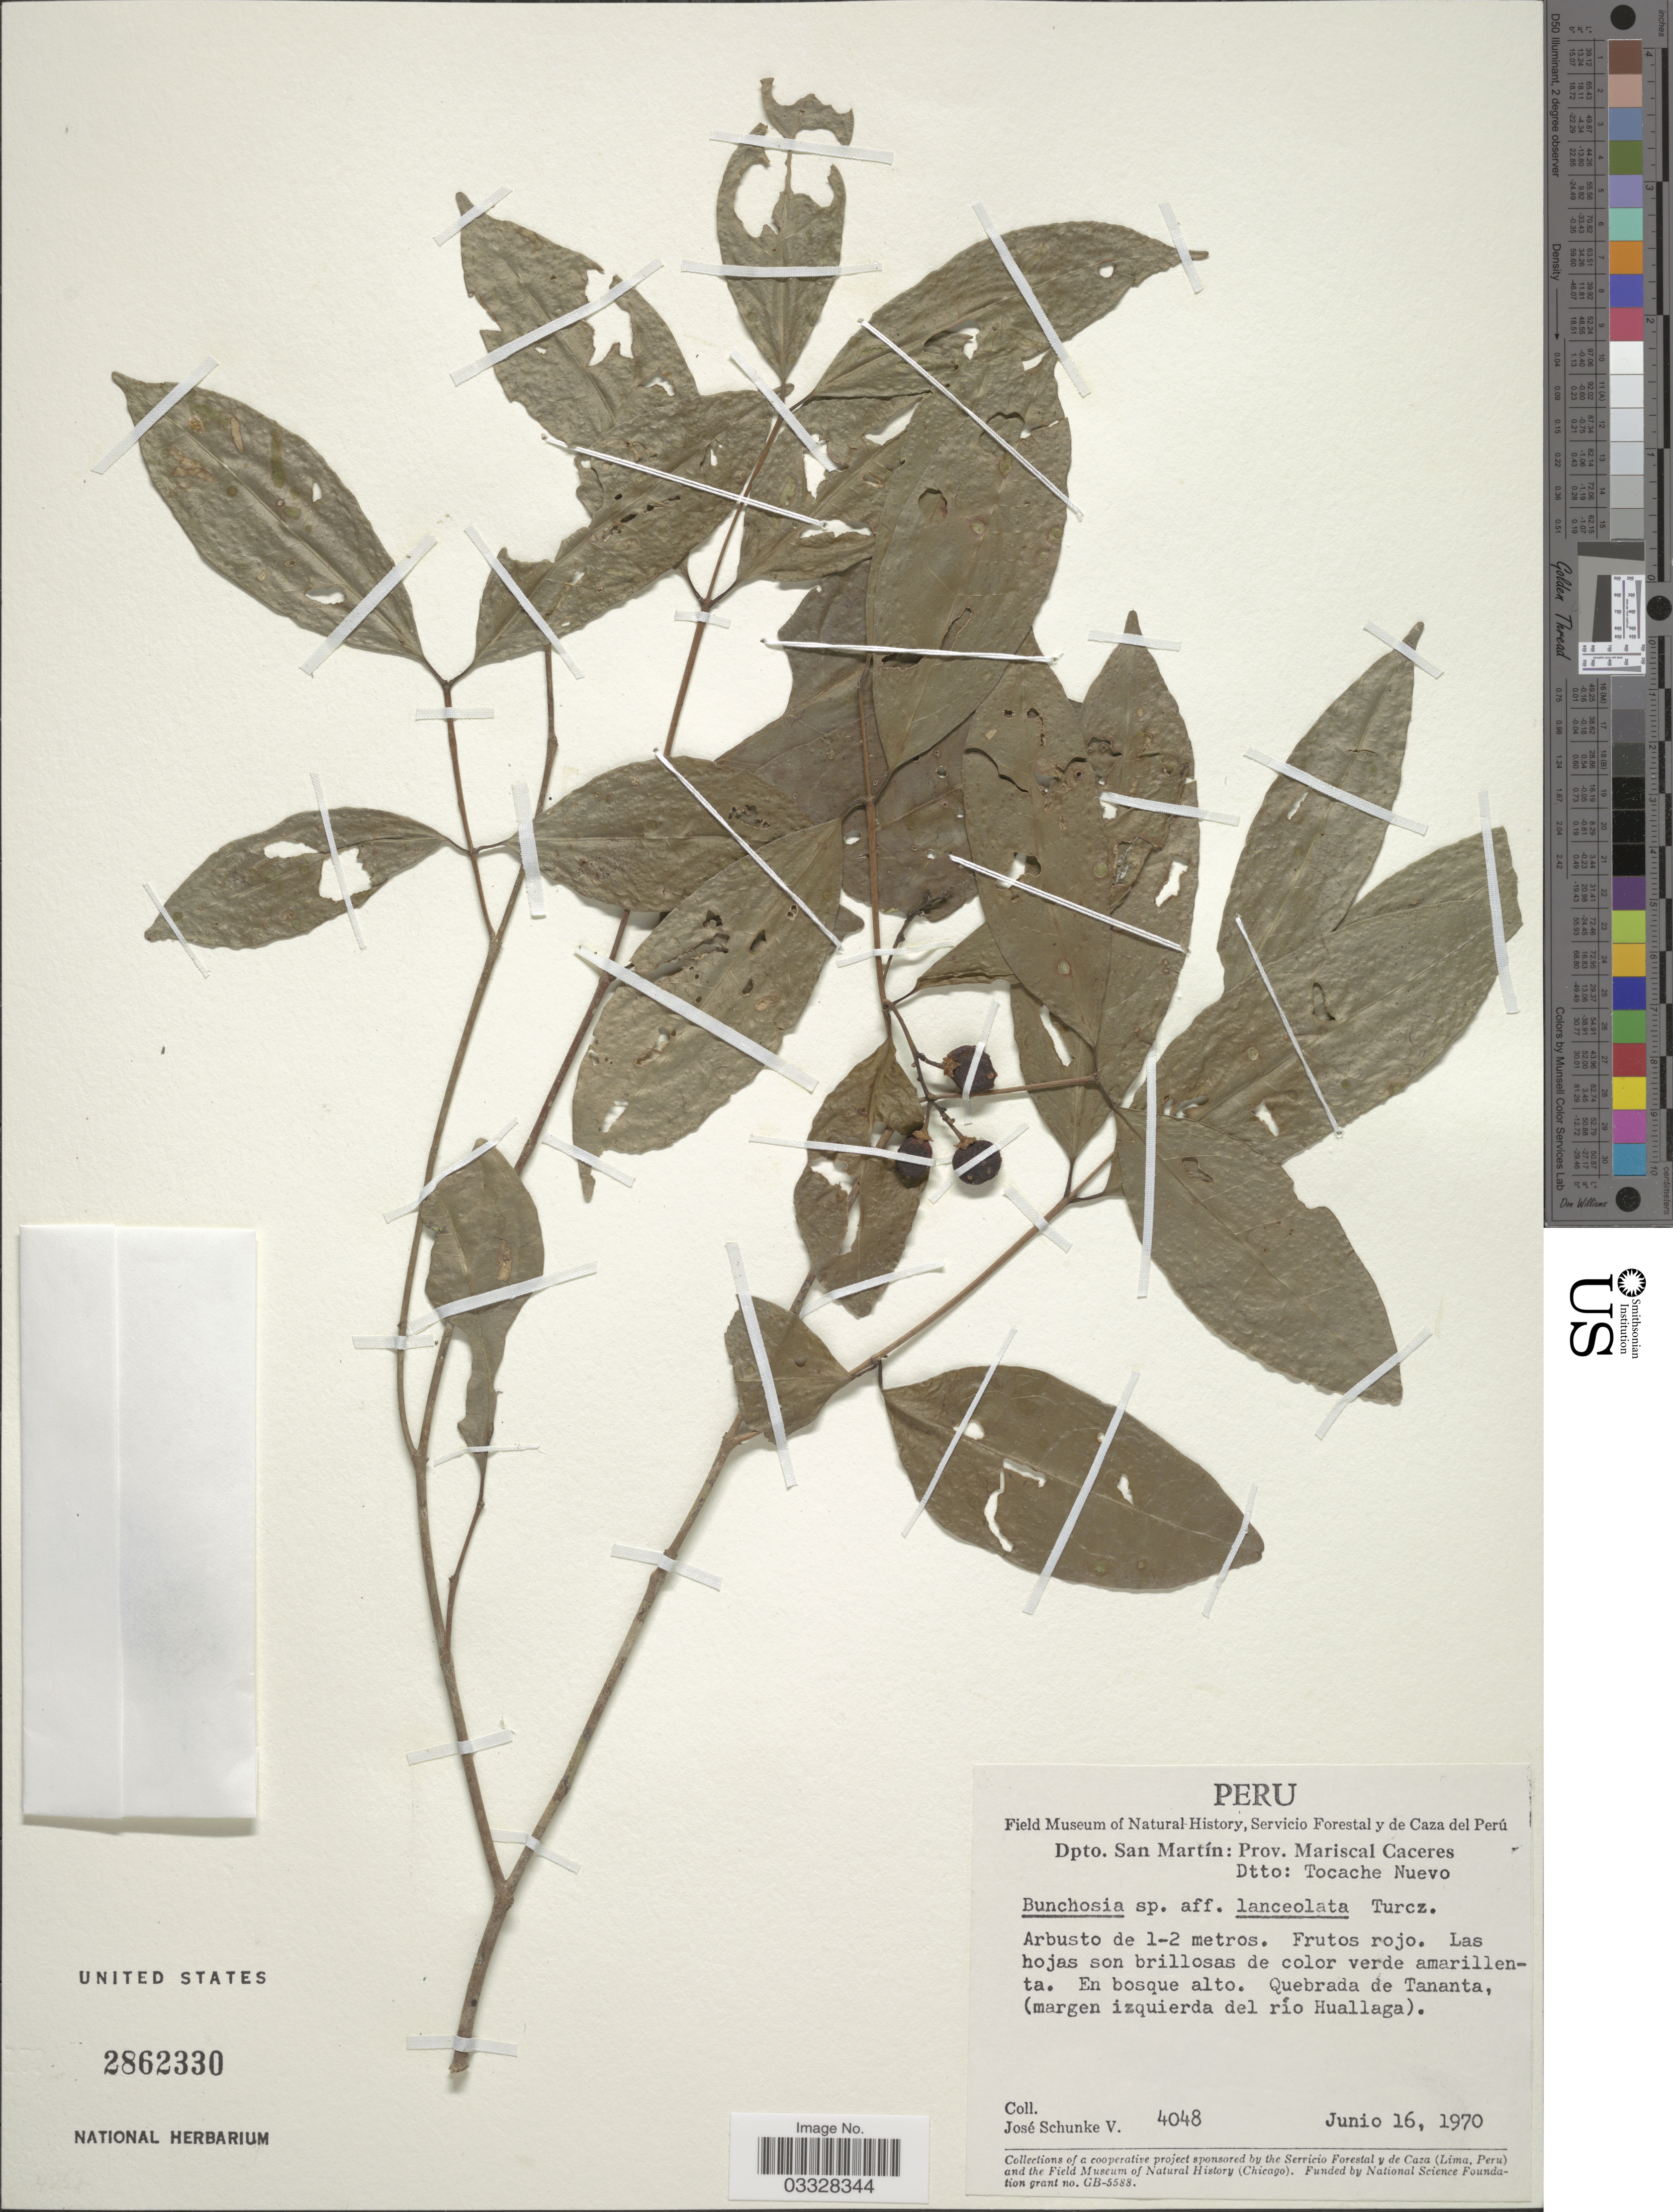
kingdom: Plantae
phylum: Tracheophyta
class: Magnoliopsida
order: Malpighiales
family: Malpighiaceae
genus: Bunchosia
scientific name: Bunchosia plowmanii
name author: W.R. Anderson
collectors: J. Schunke Vigo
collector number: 4048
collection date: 1970-06-16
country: Peru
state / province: San Martín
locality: Dpto. San Martín: Prov. Mariscal Caceres. Dtto. Tocache Nuevo. Quebrada de Tananta, (margen izquierda del río Huallaga).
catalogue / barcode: US 2862330